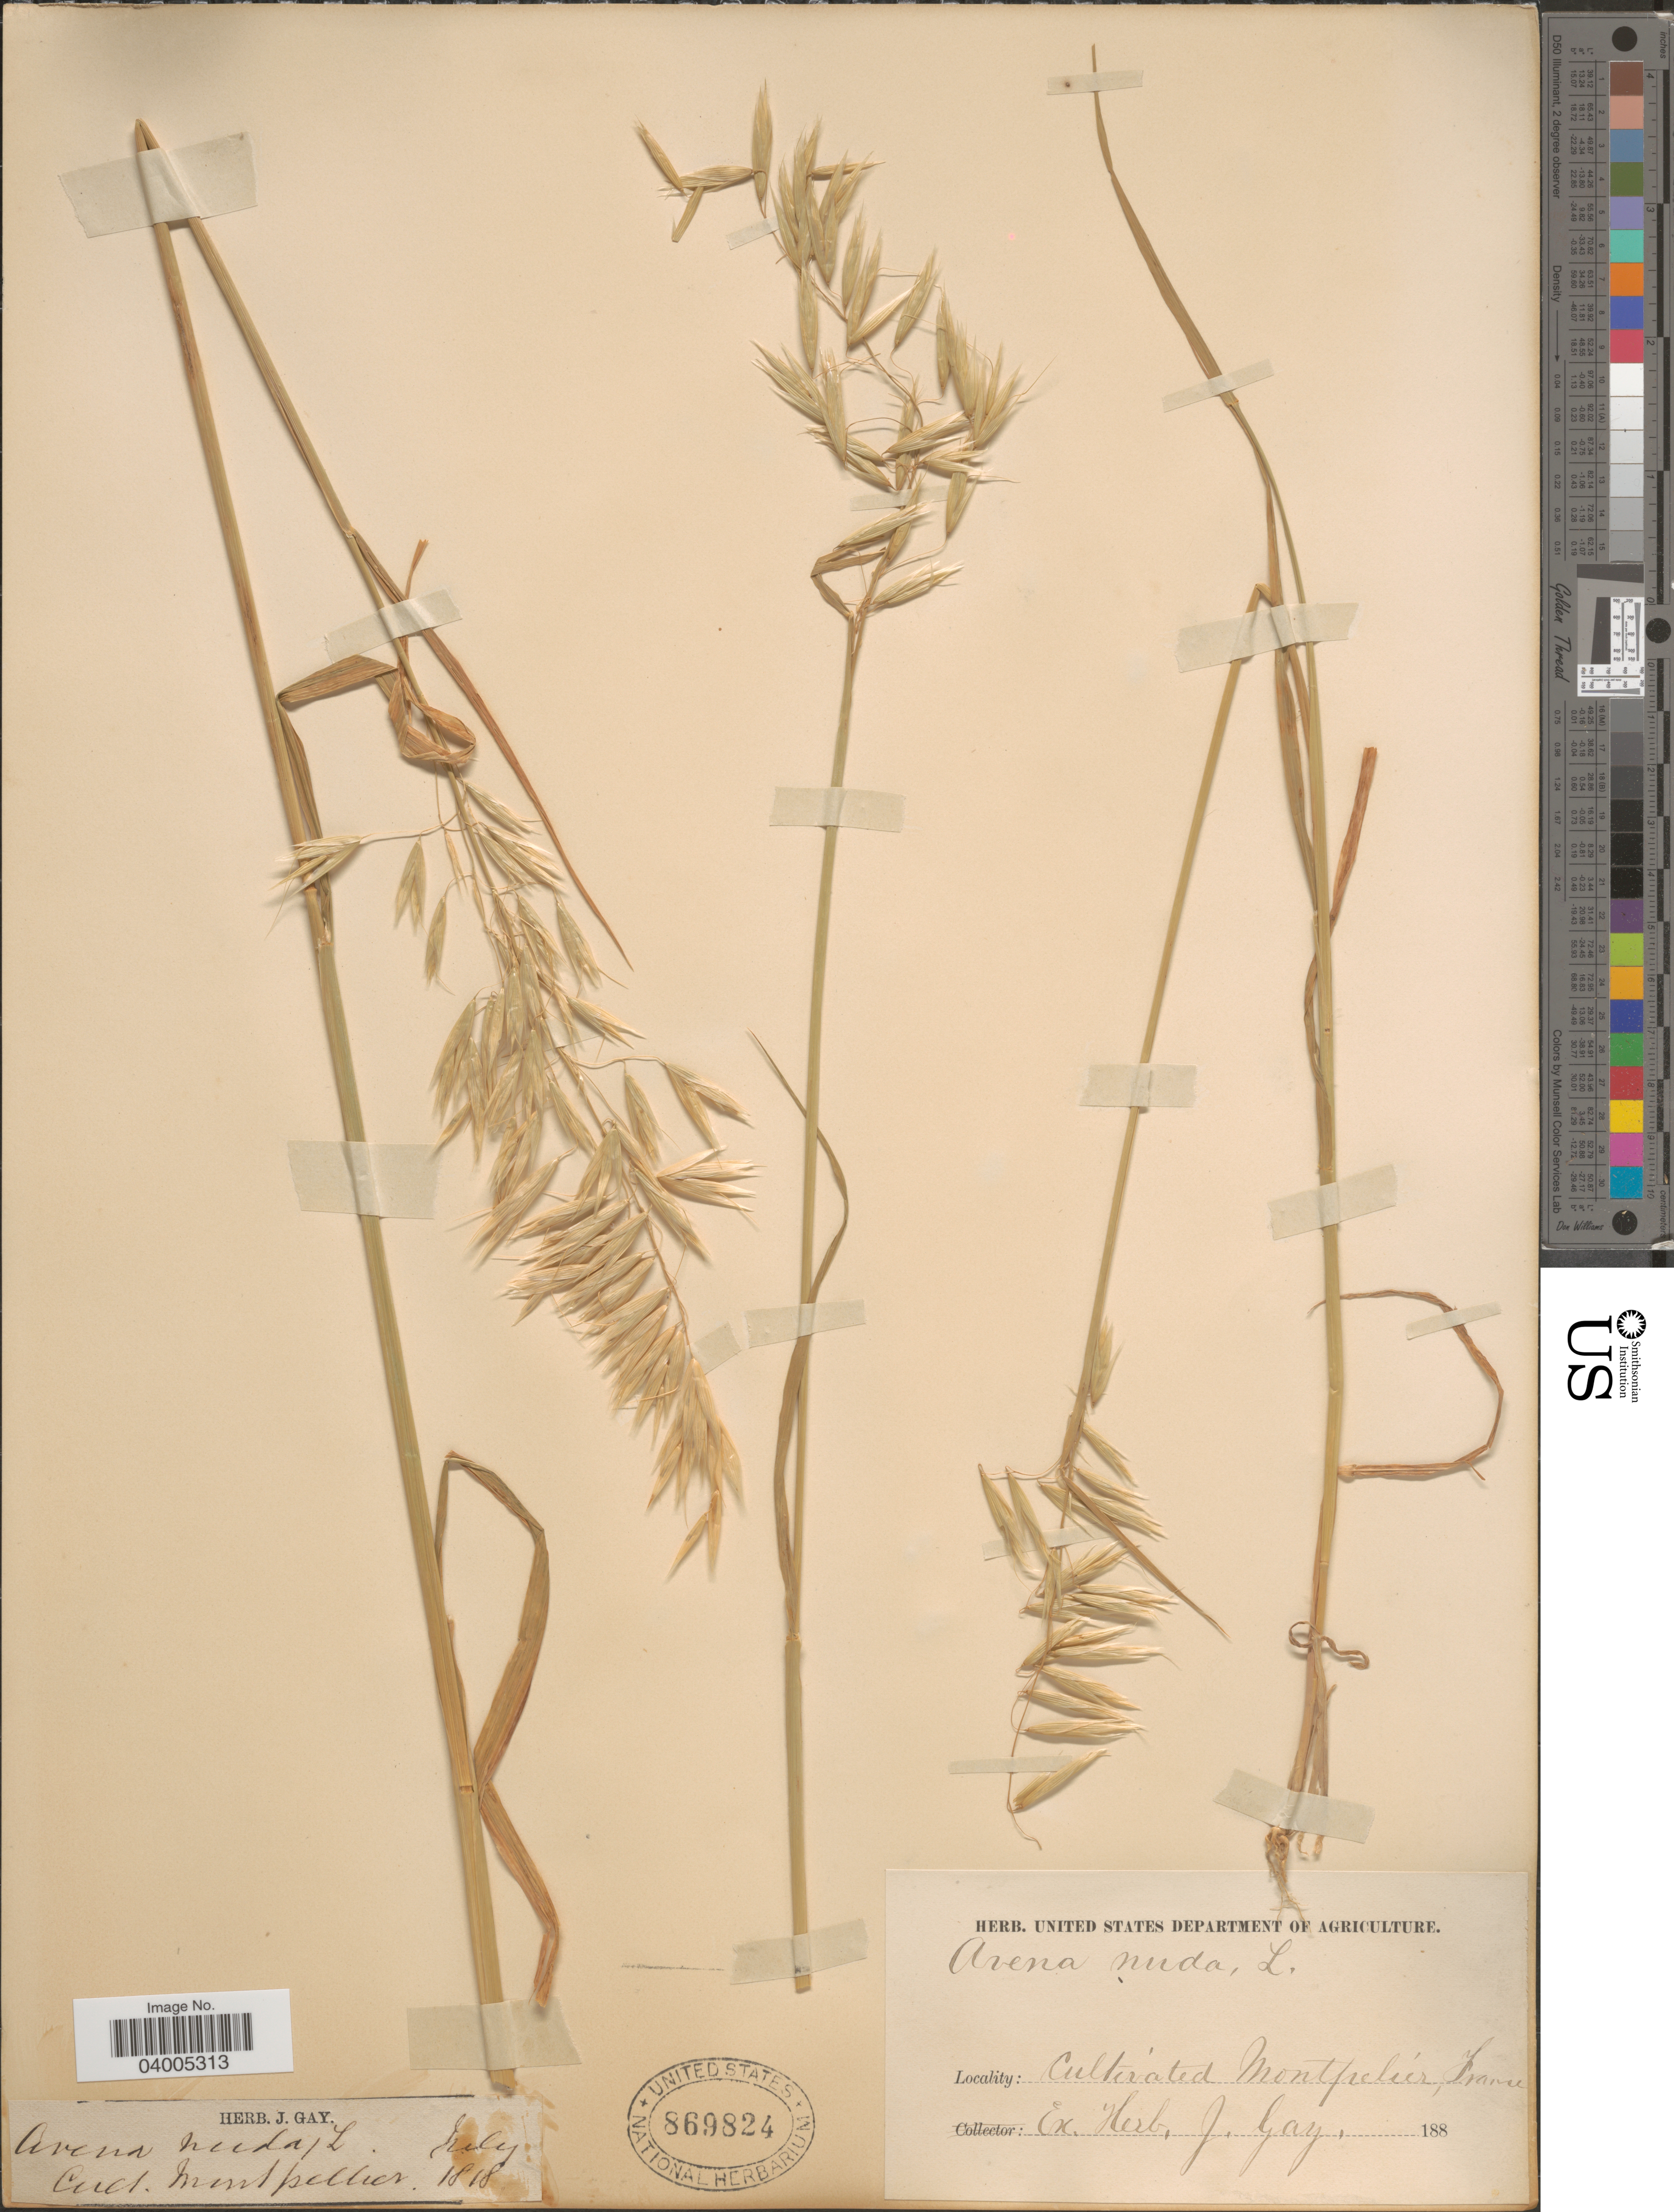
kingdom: Plantae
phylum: Tracheophyta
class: Liliopsida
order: Poales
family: Poaceae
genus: Avena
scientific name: Avena nuda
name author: L.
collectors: ex herb. J. Gay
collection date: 1818-07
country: France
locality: Montpellier.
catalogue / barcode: US 869824